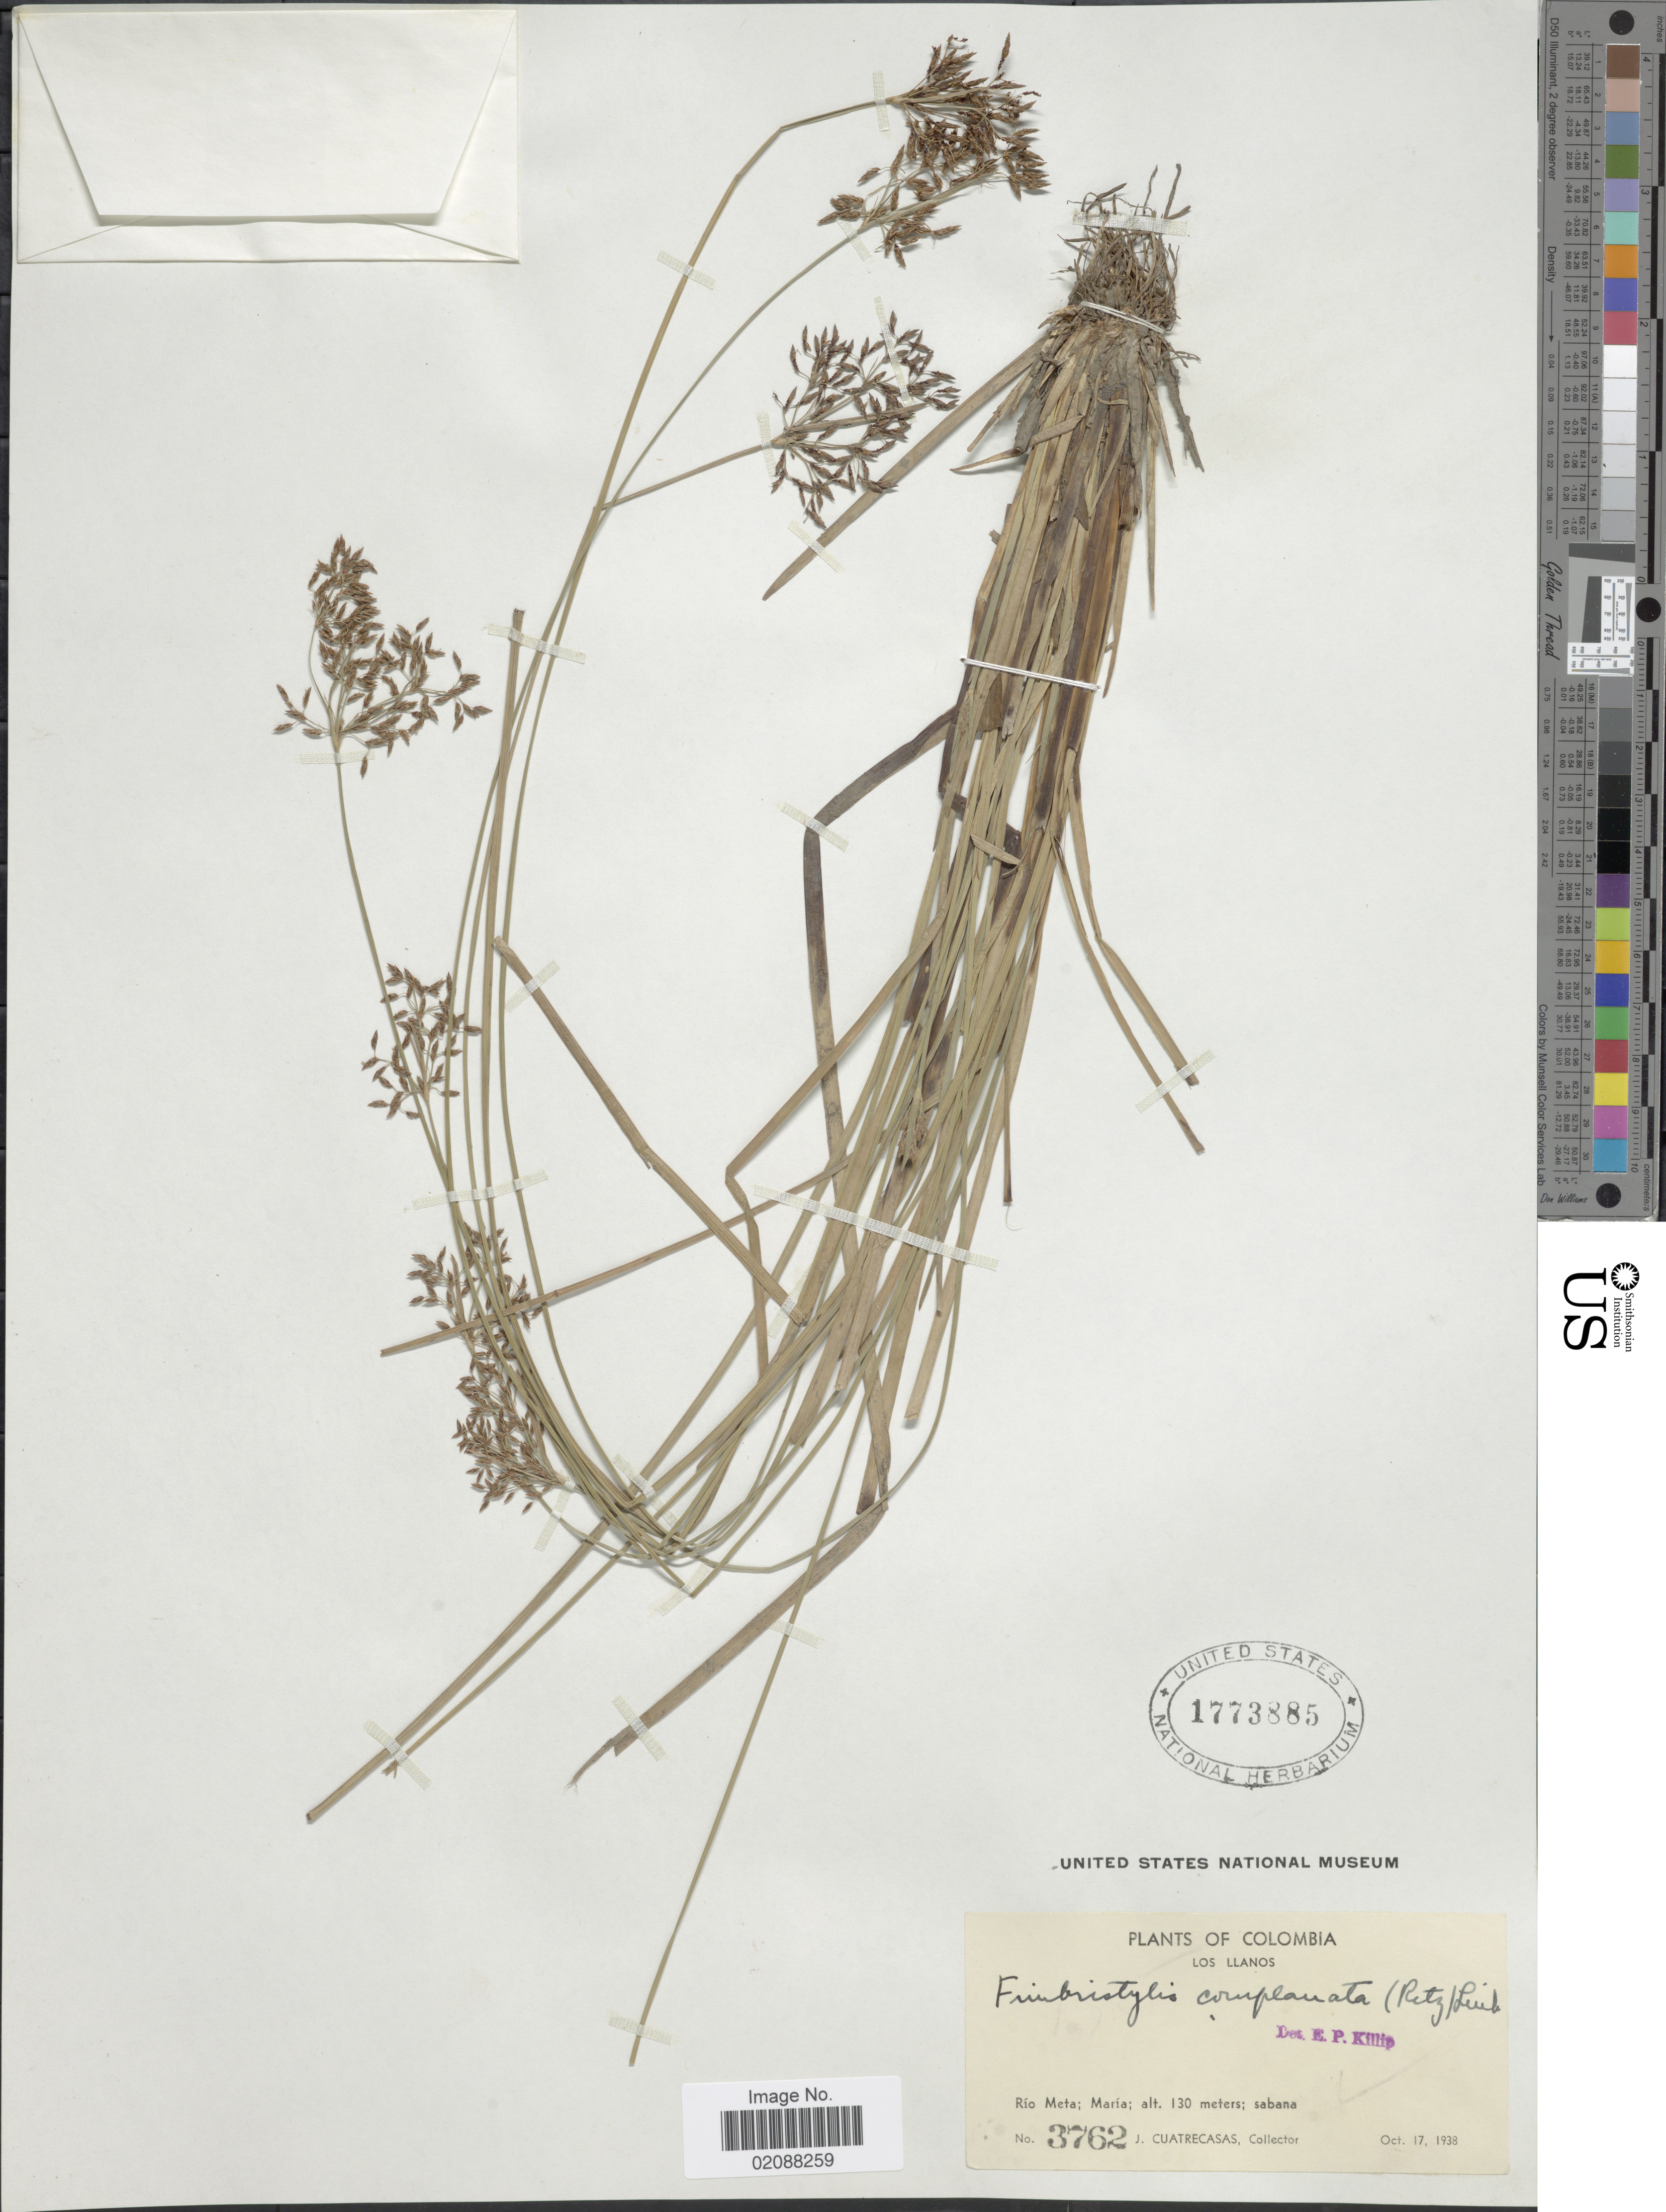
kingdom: Plantae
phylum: Tracheophyta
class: Liliopsida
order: Poales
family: Cyperaceae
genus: Fimbristylis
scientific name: Fimbristylis complanata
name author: (Retz.) Link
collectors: J. Cuatrecasas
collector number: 3762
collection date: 1938-10-17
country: Colombia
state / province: Meta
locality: Los Llanos, Rio Meta, Maria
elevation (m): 130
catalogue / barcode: US 1773885